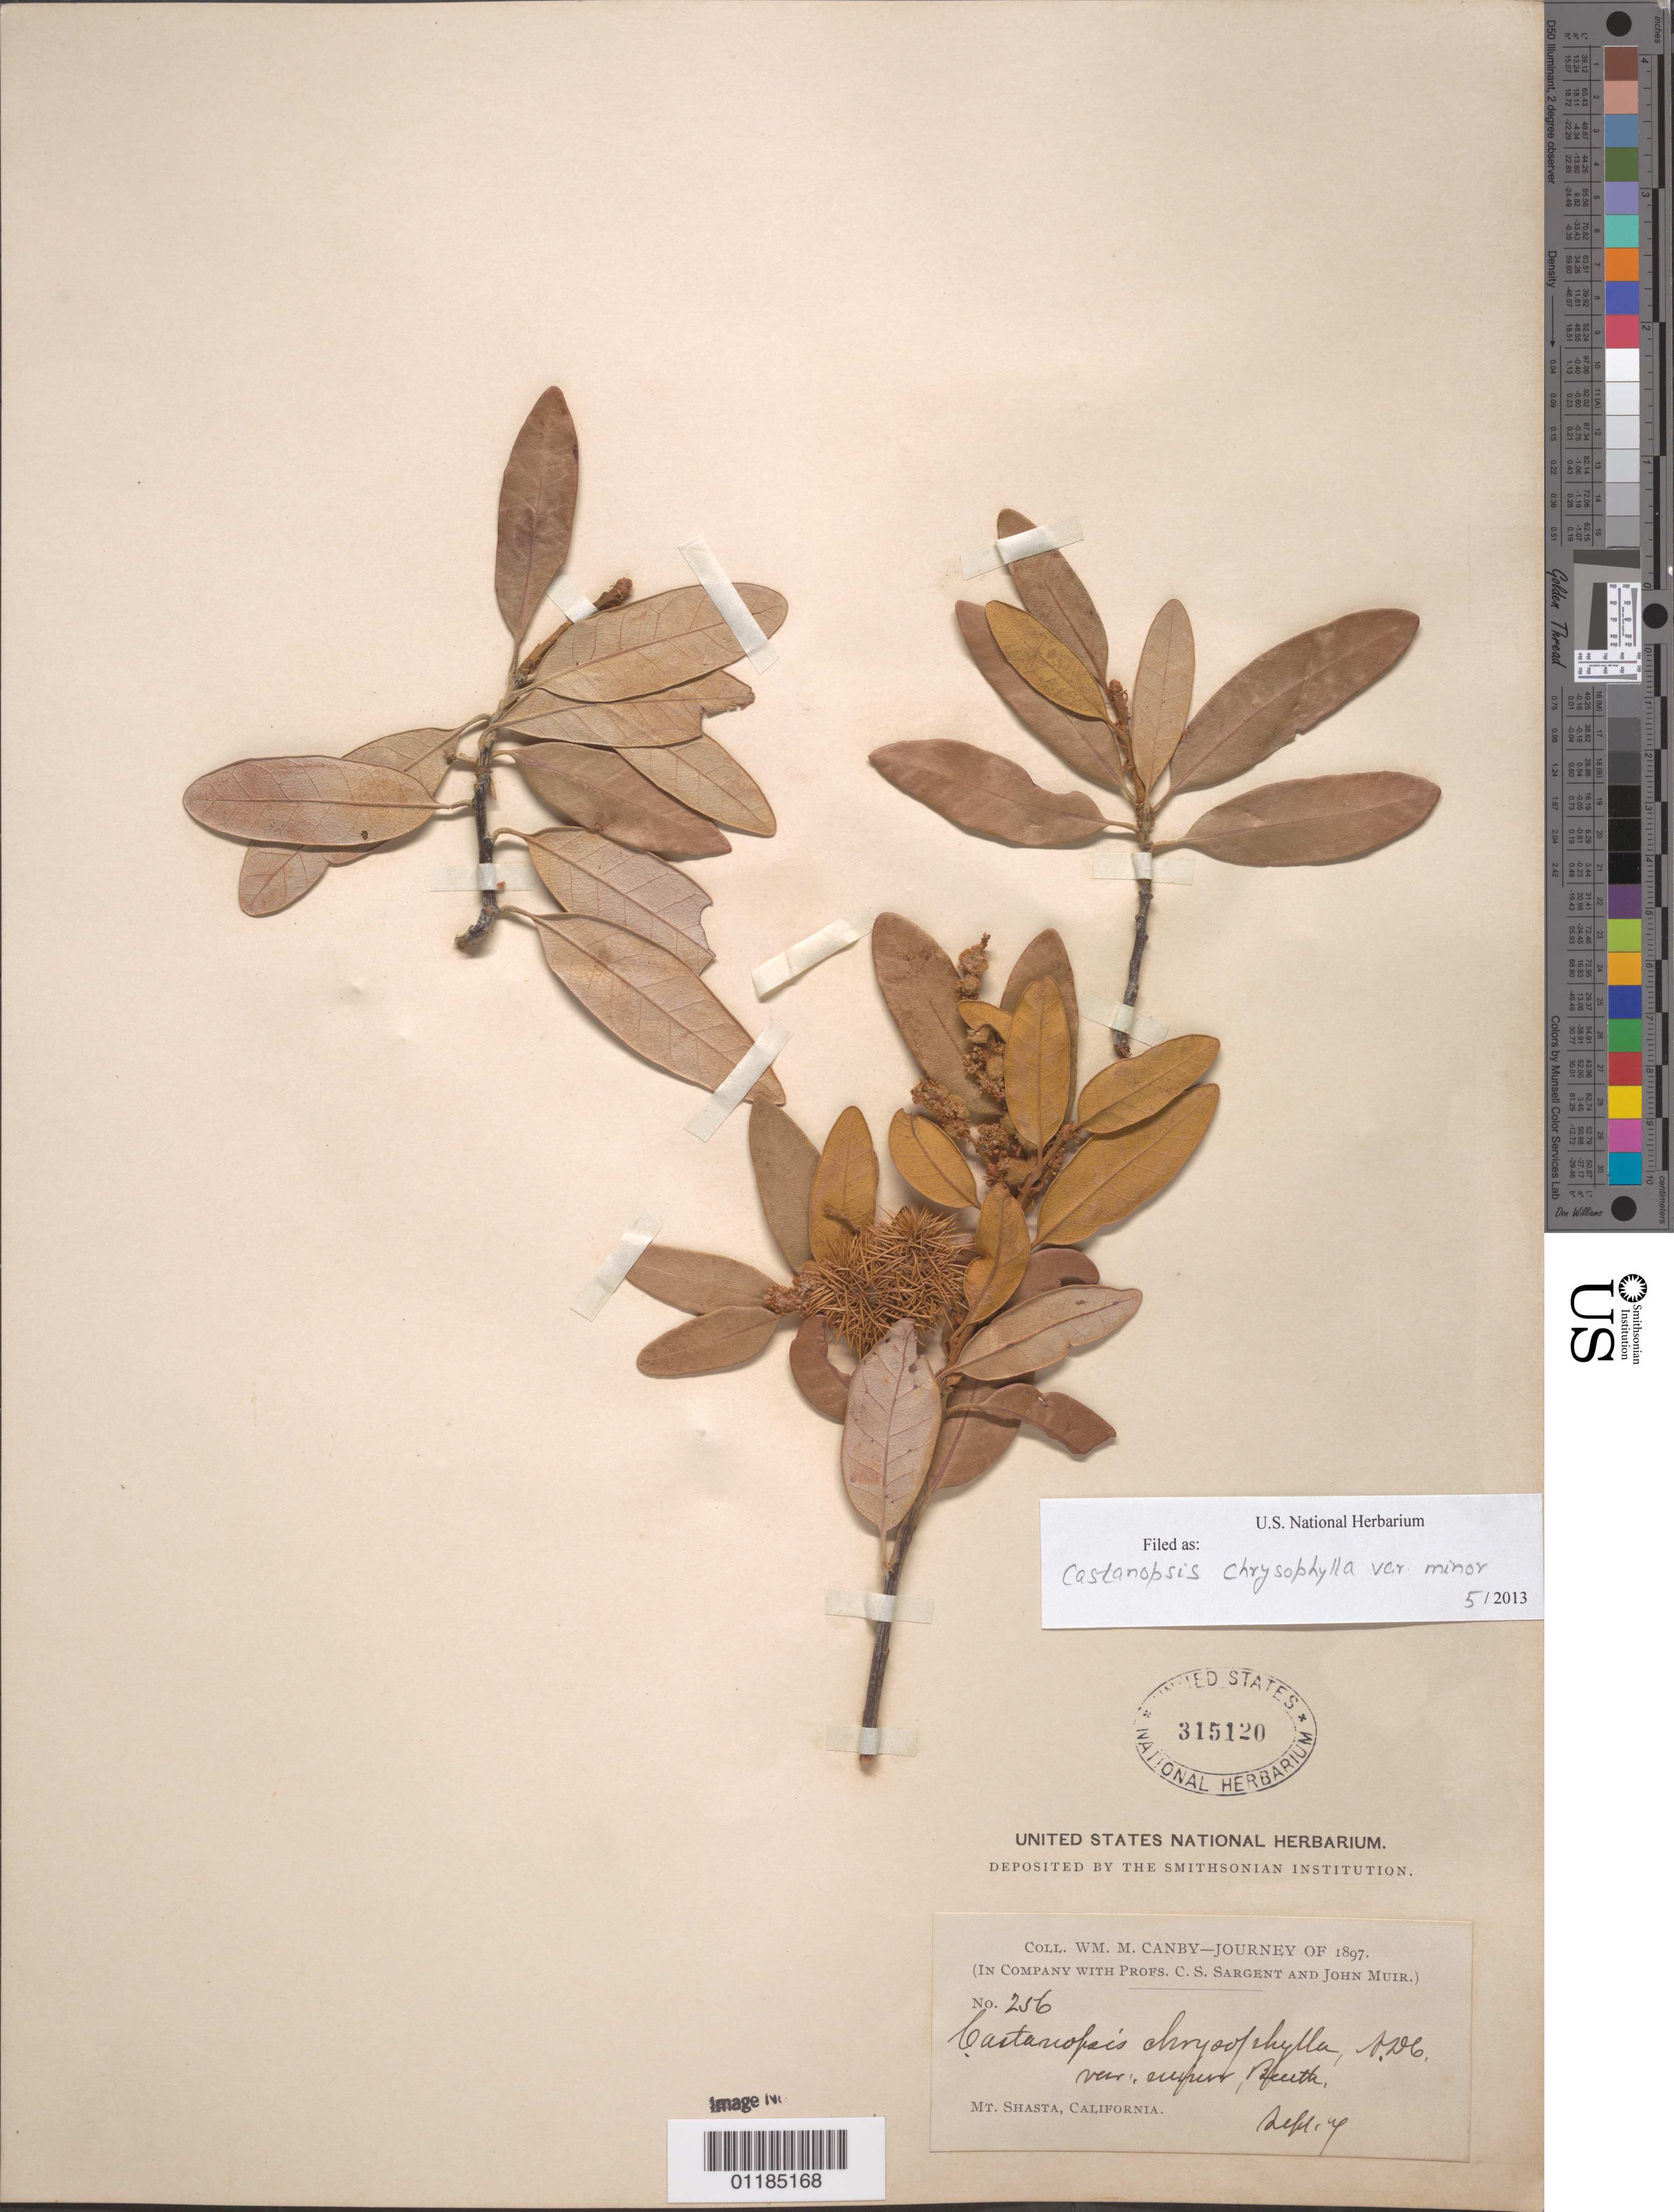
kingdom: Plantae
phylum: Tracheophyta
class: Magnoliopsida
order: Fagales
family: Fagaceae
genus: Chrysolepis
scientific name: Chrysolepis chrysophylla var. minor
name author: (Benth.) A. DC.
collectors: W. M. Canby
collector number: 256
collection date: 1897-09-07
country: United States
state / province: California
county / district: Siskiyou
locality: Mt. Shasta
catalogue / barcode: US 315120